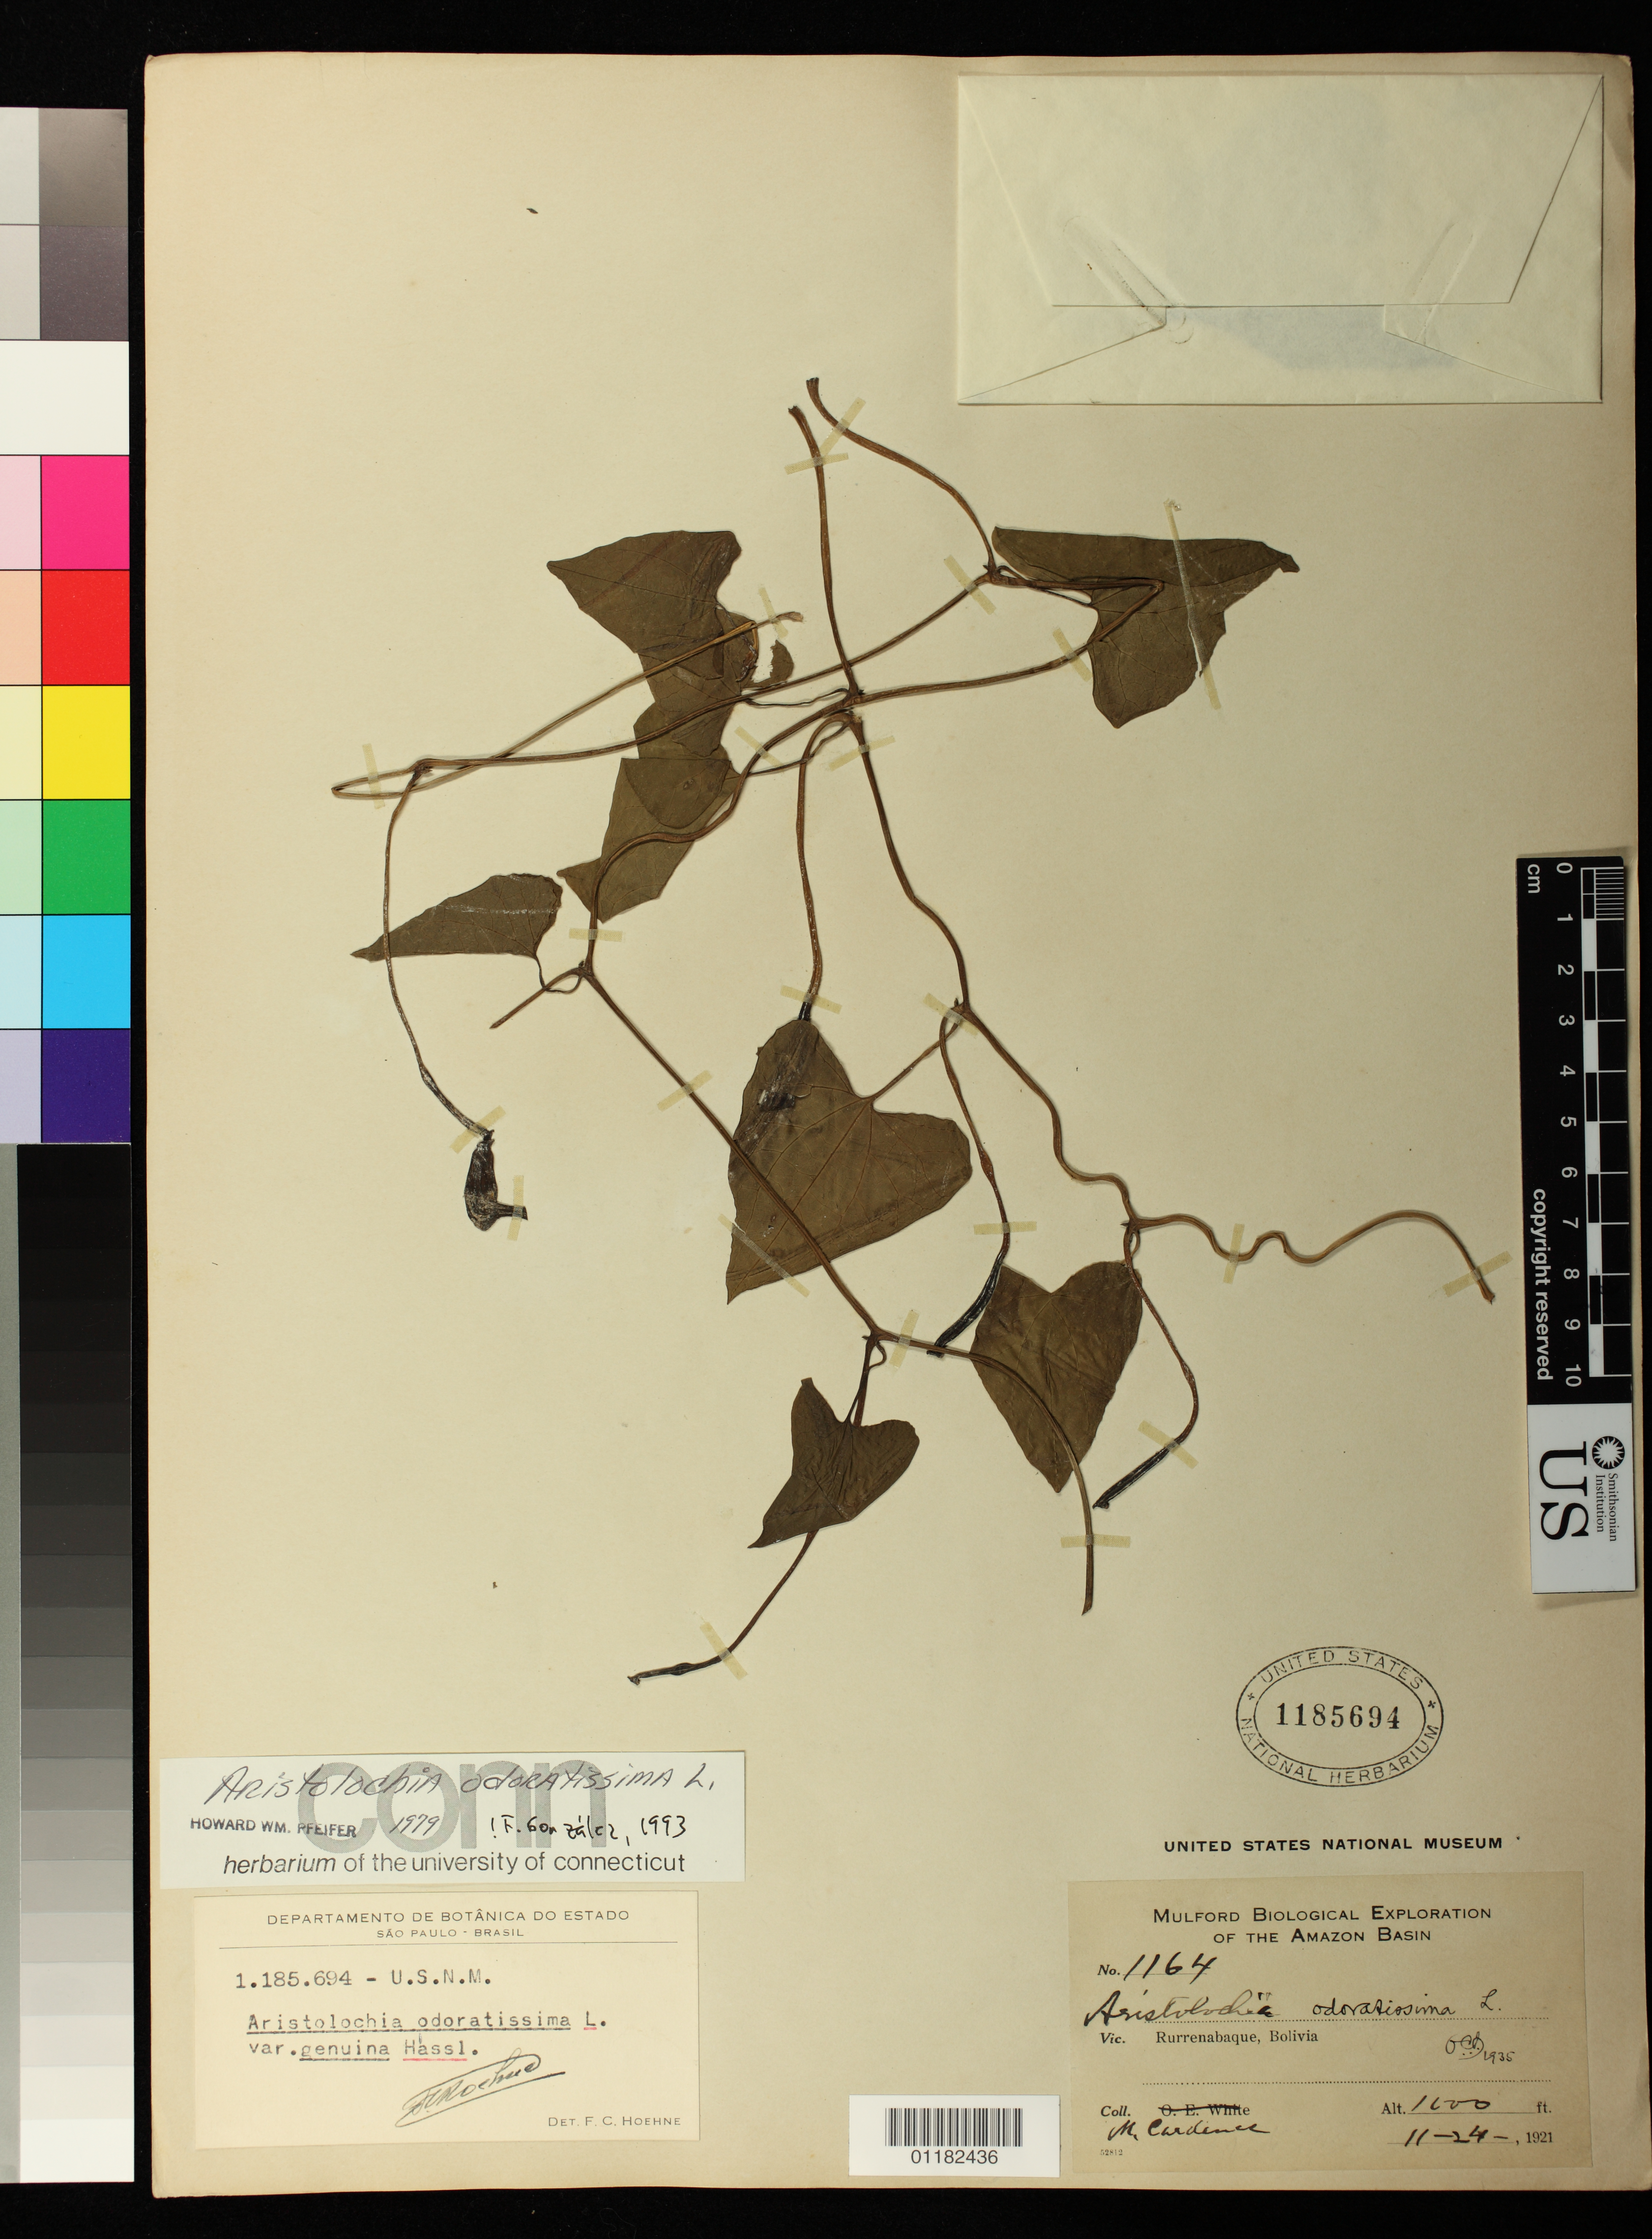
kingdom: Plantae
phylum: Tracheophyta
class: Magnoliopsida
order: Piperales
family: Aristolochiaceae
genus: Aristolochia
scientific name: Aristolochia odoratissima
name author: L.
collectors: M. Cárdenas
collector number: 1164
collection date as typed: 11-24-1921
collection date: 1921-11-24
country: Bolivia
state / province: Beni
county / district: José Ballivián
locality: Rurrenabaque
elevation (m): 305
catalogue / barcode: US 1185694